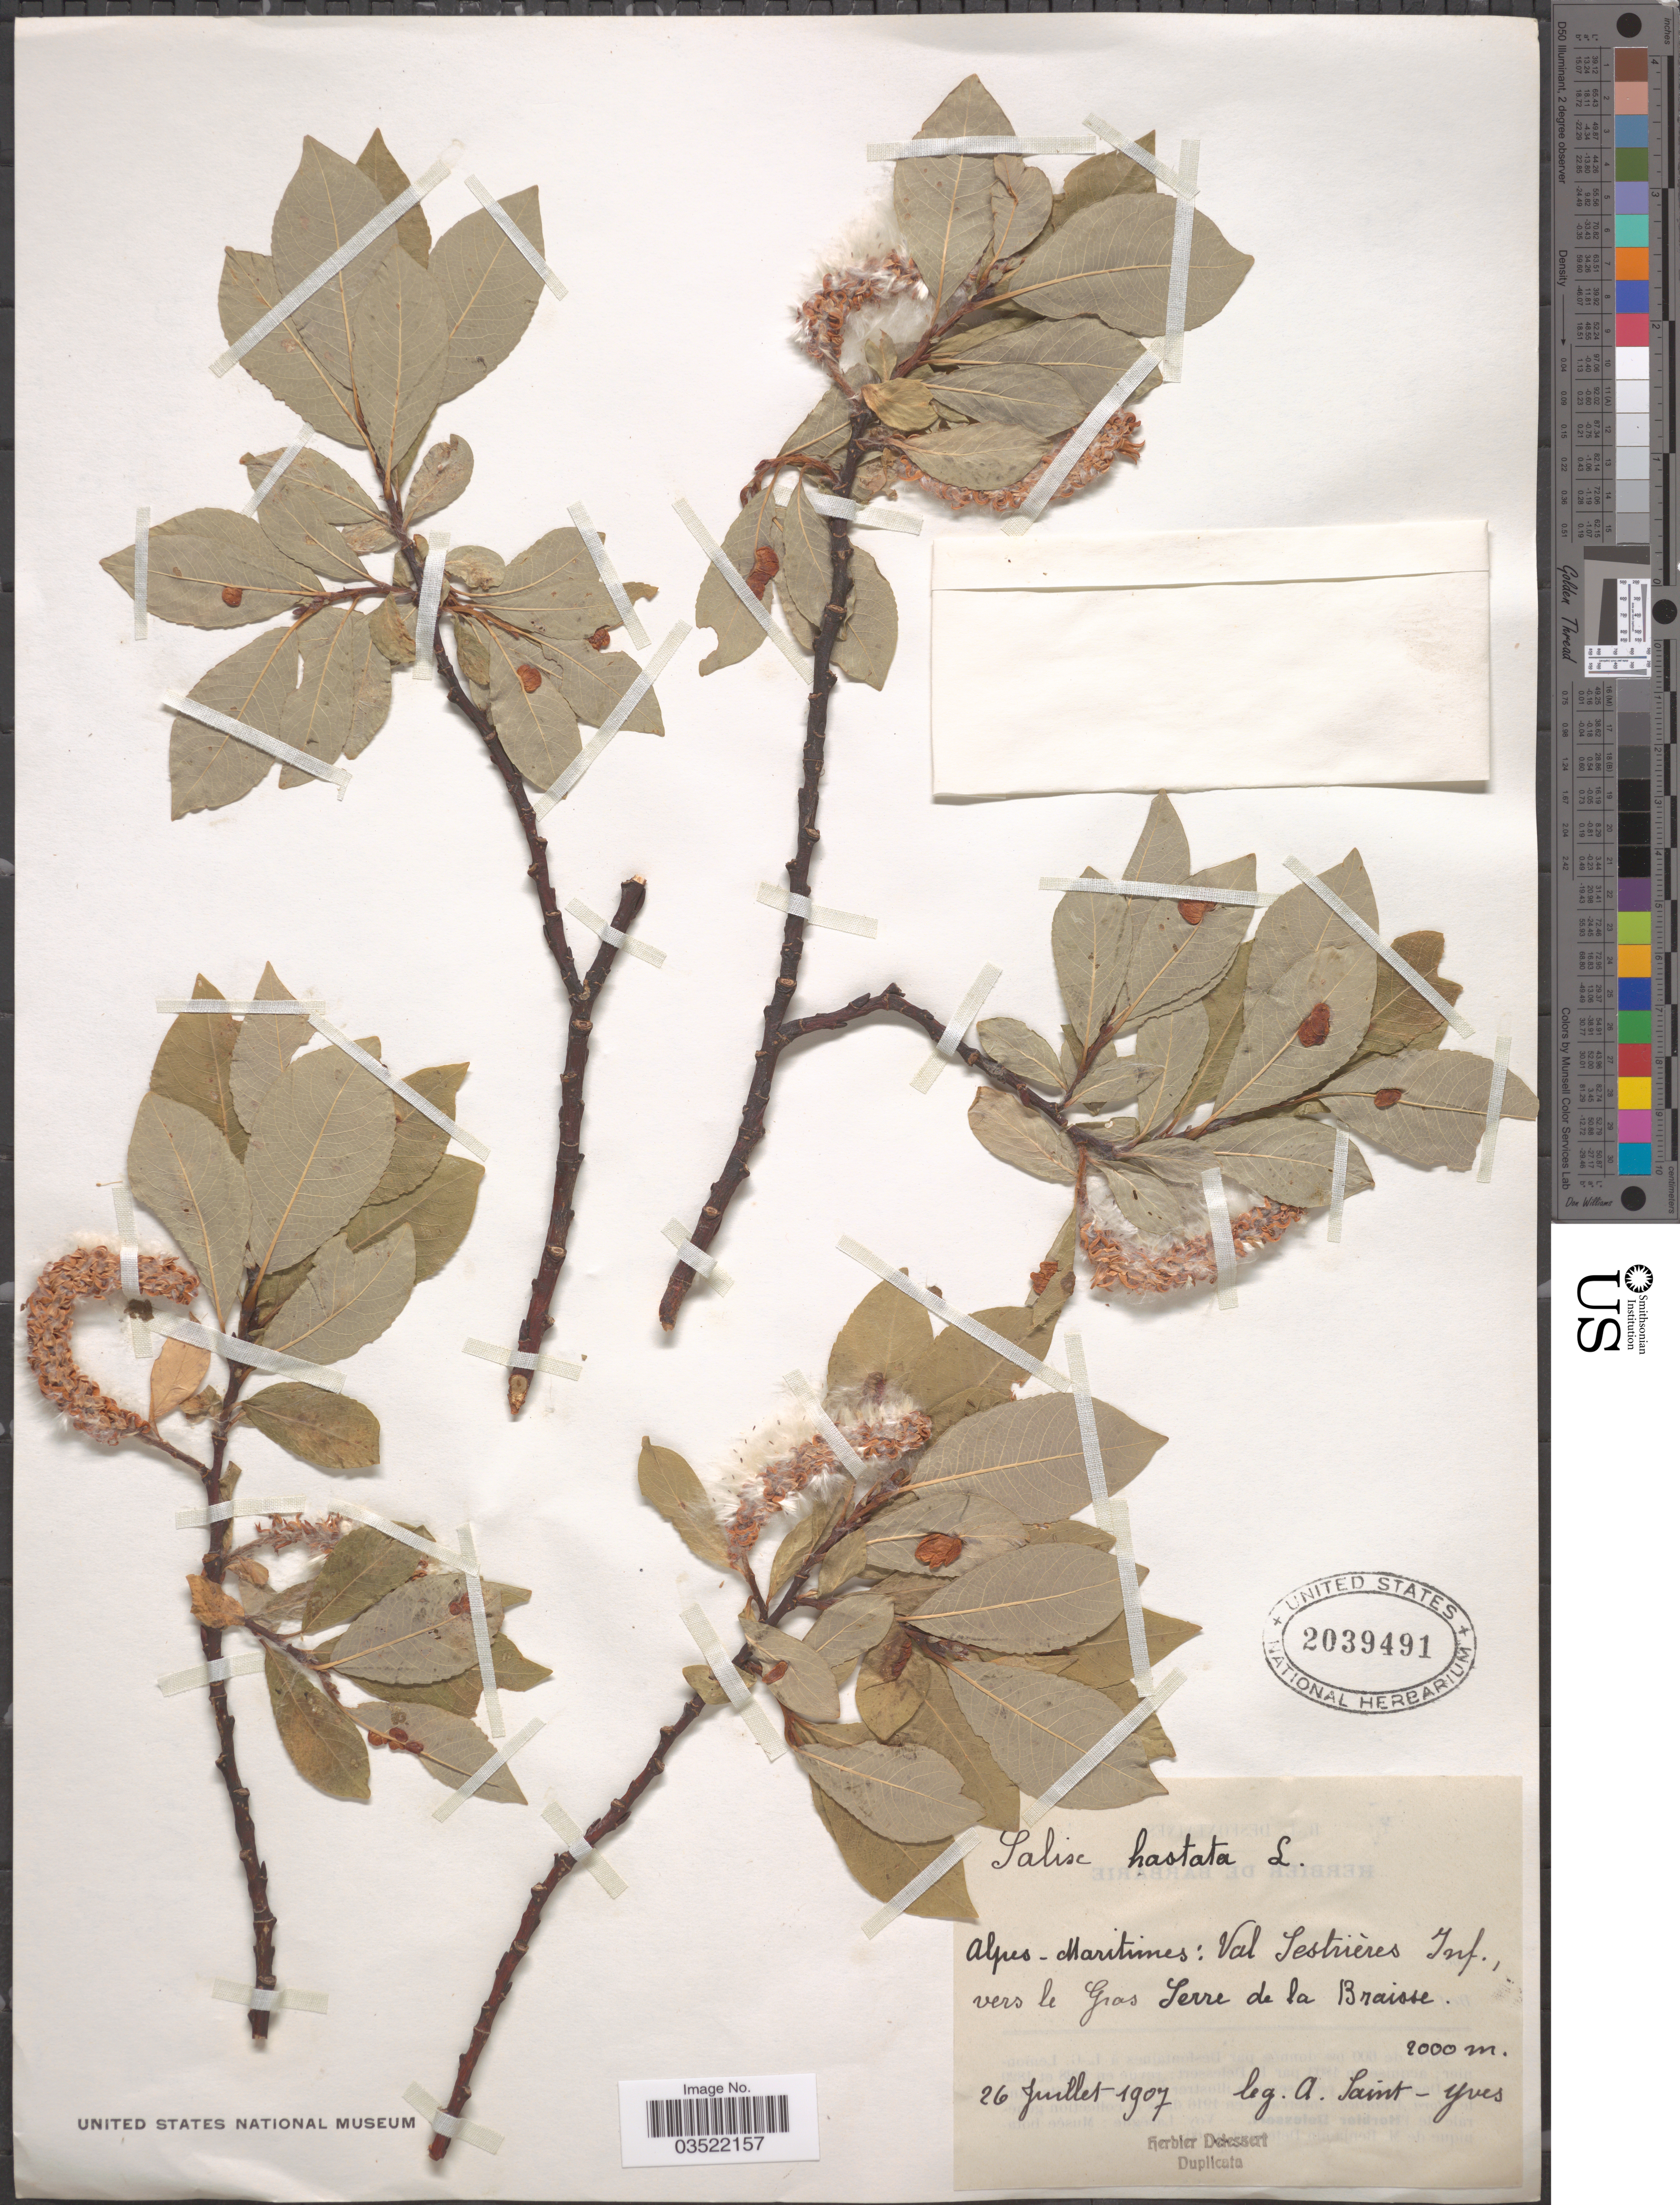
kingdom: Plantae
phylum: Tracheophyta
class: Magnoliopsida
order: Malpighiales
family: Salicaceae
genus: Salix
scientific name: Salix hastata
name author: L.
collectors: A. Saint-Yves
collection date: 1907-07-26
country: France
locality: Alpes-Maritimes: Val Sestrières Inf., vers le Gras Serre de la Braisse.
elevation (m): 2000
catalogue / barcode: US 2039491